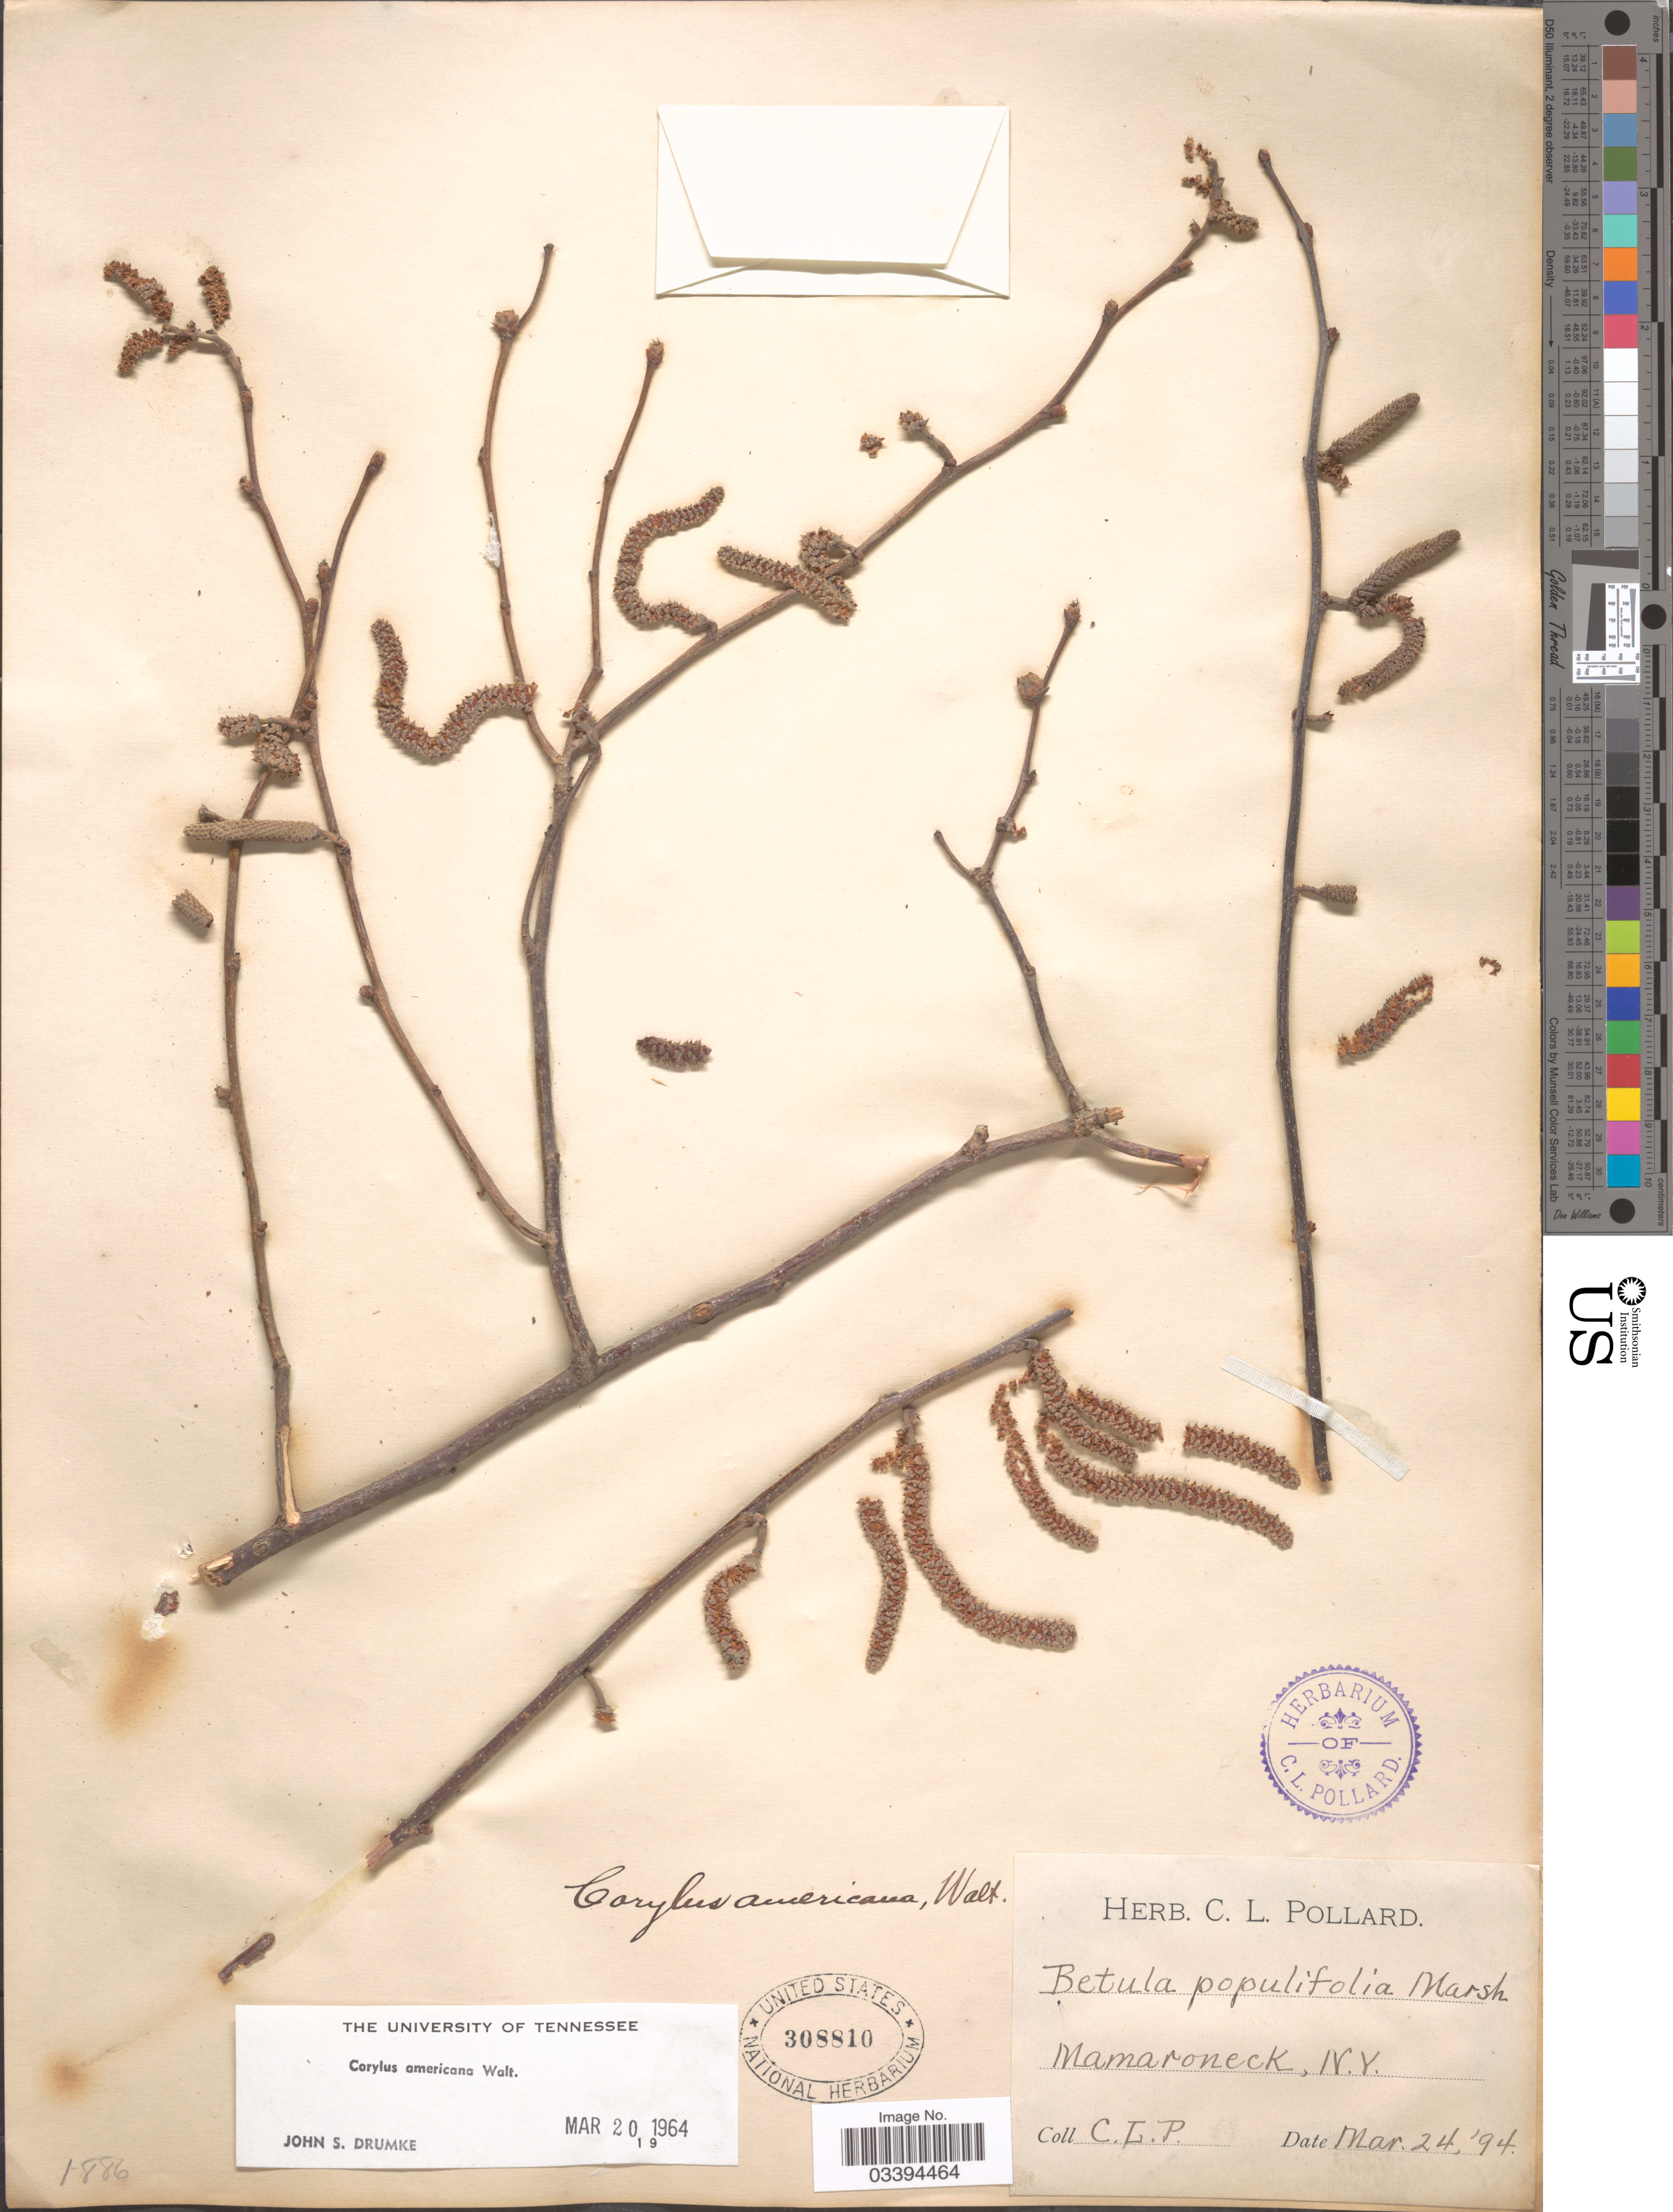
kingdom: Plantae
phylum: Tracheophyta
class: Magnoliopsida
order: Fagales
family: Betulaceae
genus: Corylus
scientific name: Corylus americana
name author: Walter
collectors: C. L. Pollard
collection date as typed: Transcribed d/m/y: 24/3/94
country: United States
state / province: New York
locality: Mamaroneck.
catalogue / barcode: US 308810